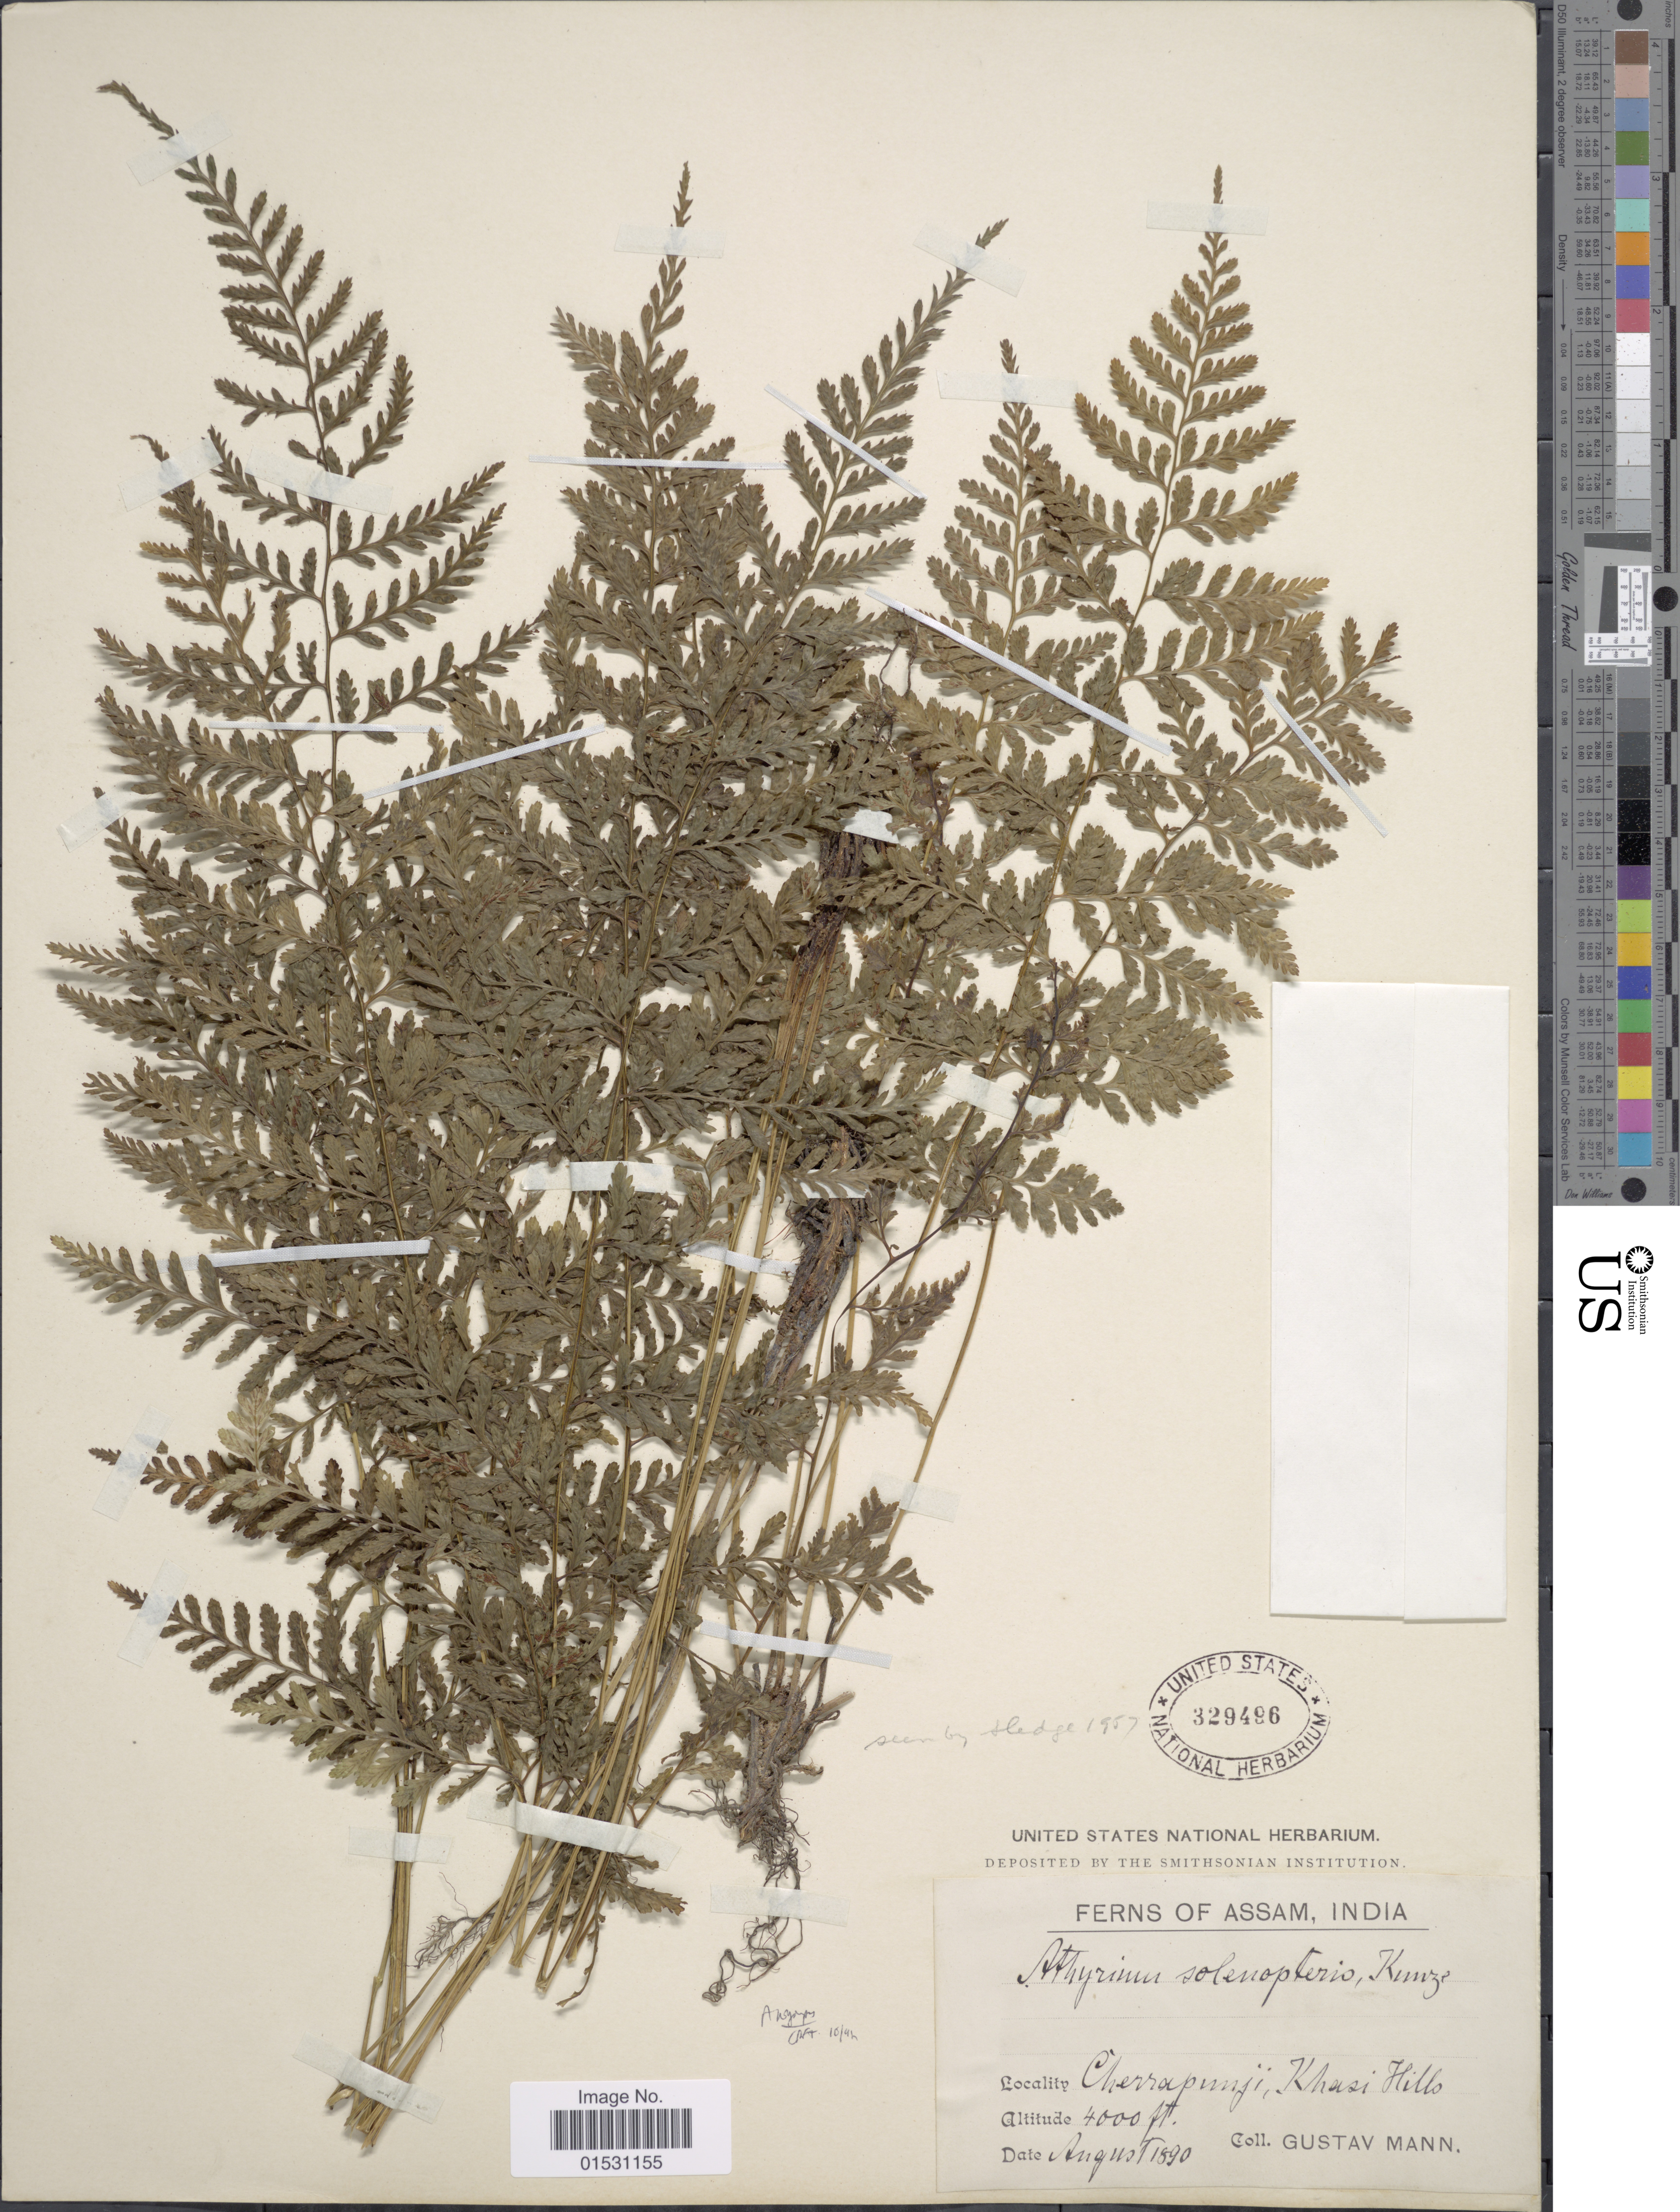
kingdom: Plantae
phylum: Tracheophyta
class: Polypodiopsida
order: Polypodiales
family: Athyriaceae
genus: Athyrium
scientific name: Athyrium solenopteris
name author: (Kunze) T. Moore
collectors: G. Mann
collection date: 1890-08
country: India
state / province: Meghalaya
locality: Cherrapunji, Khasi Hills.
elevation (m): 1219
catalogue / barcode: US 329496